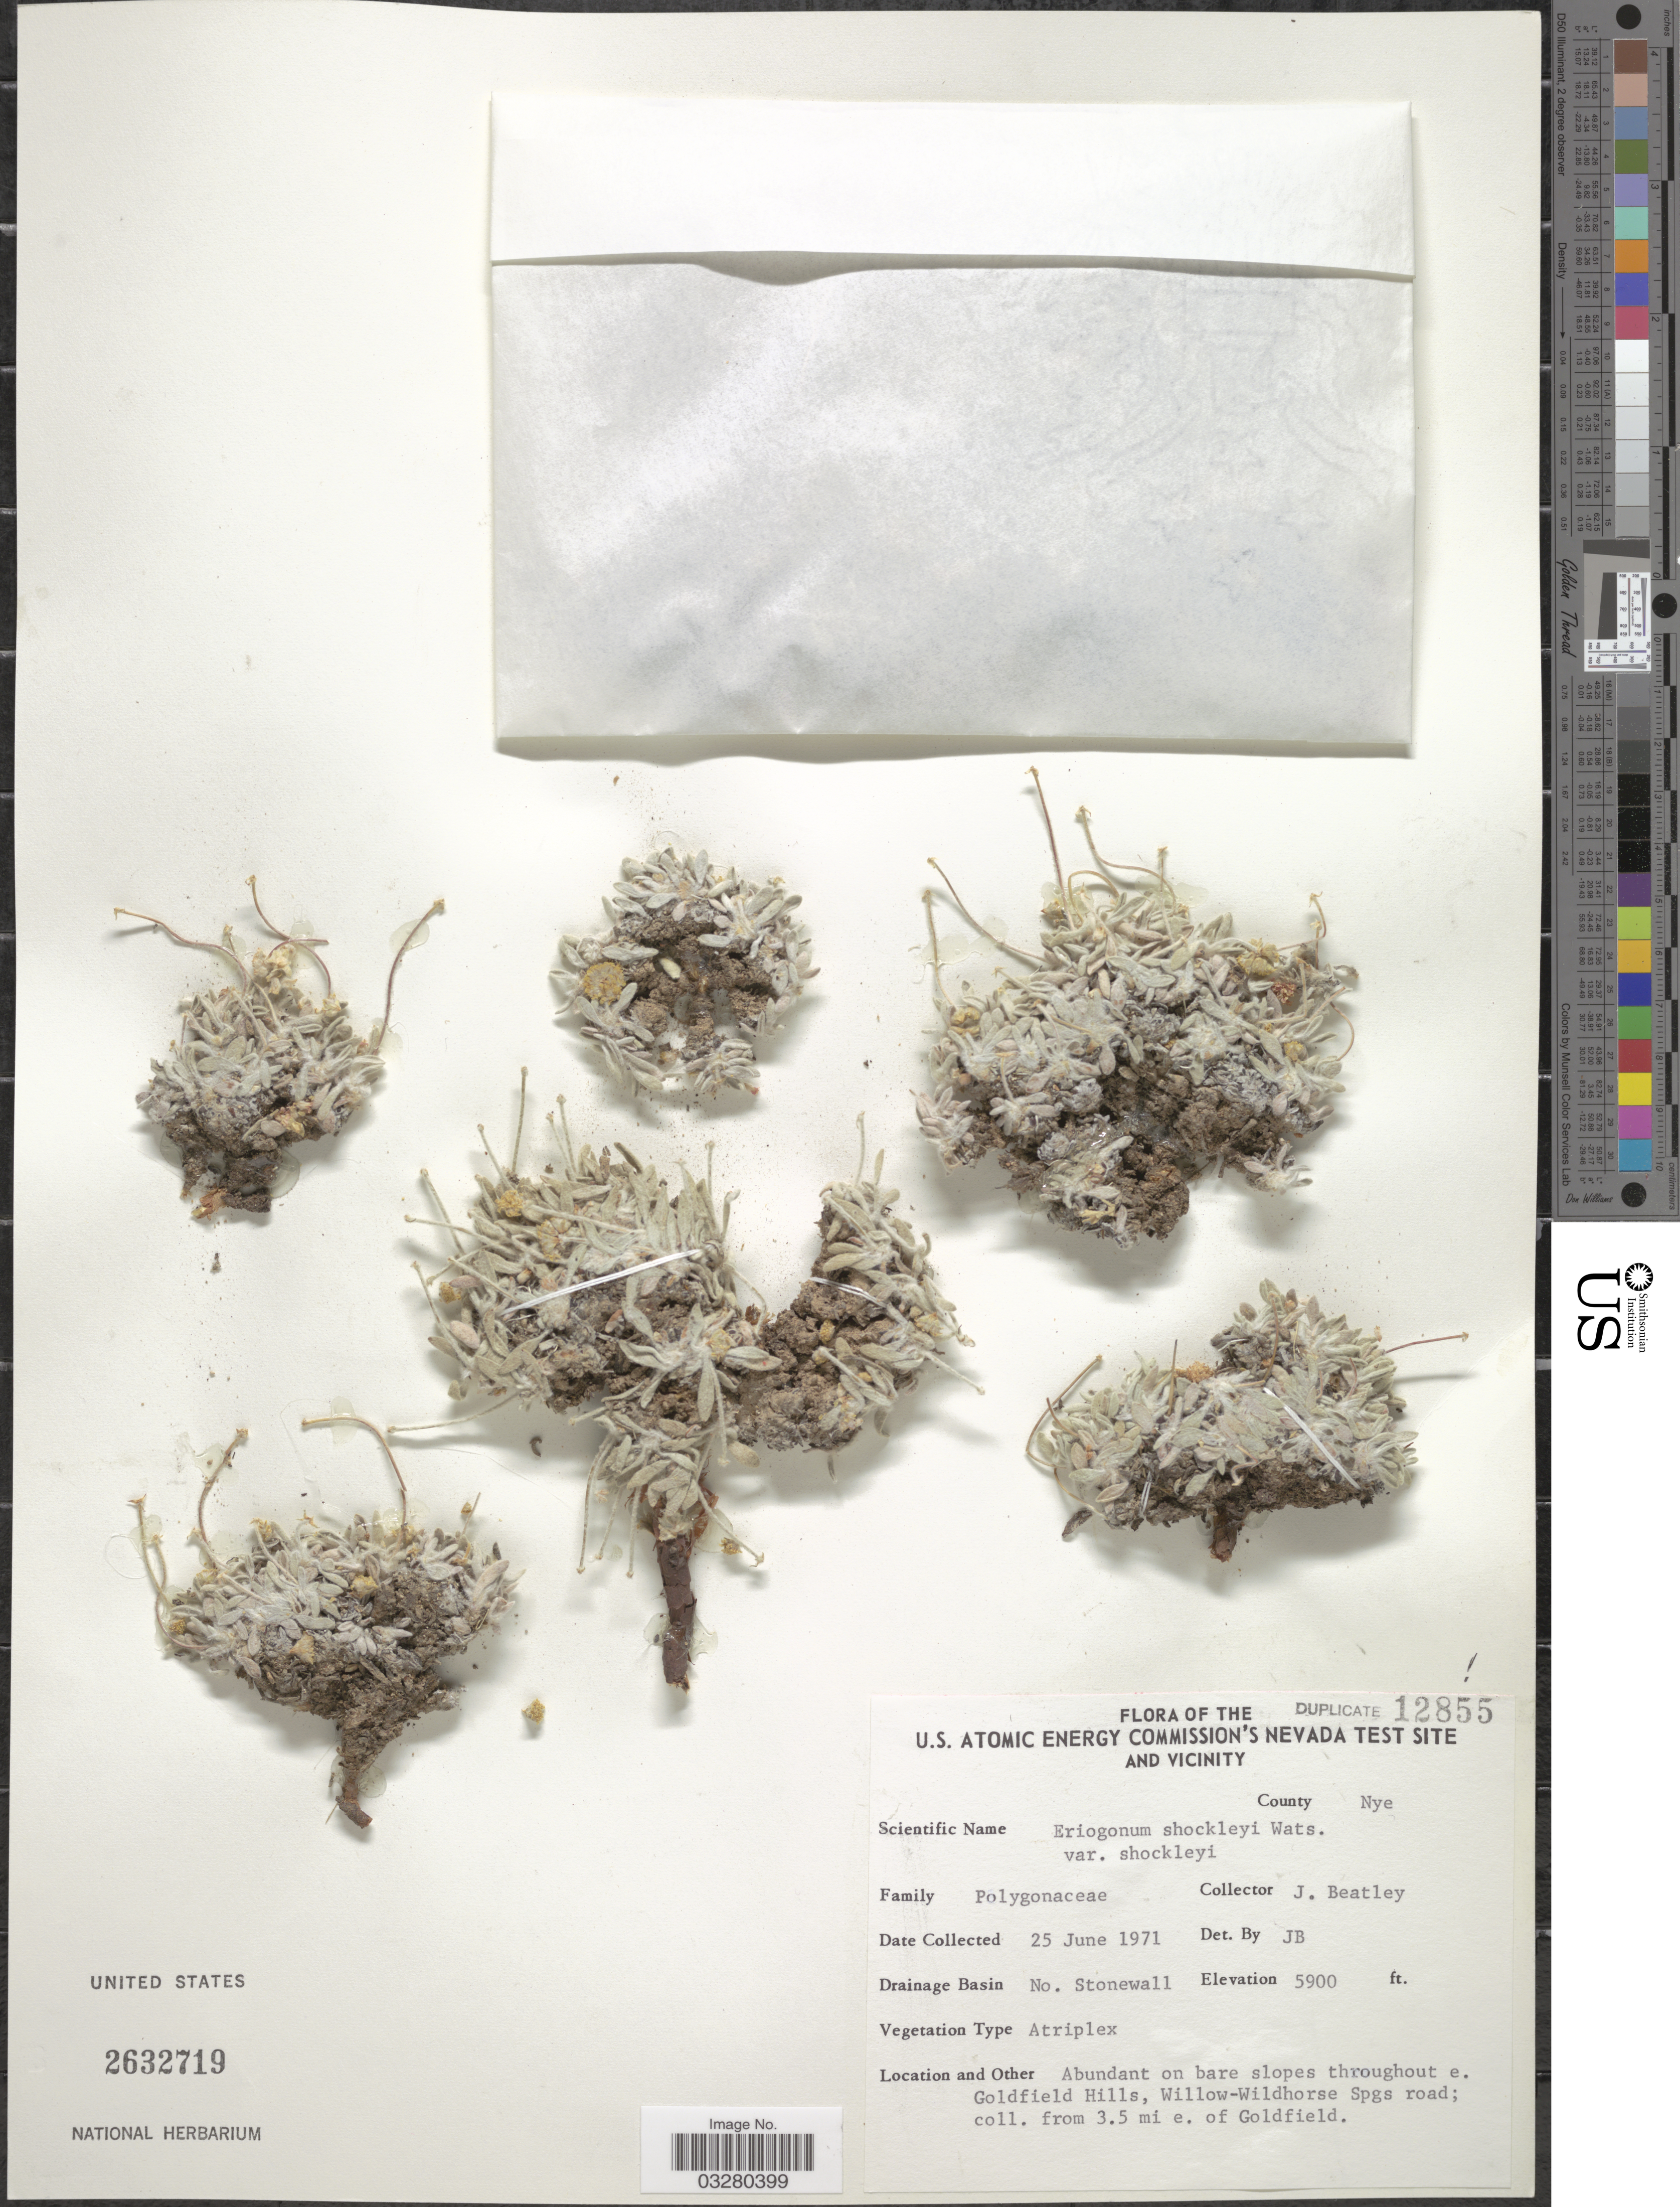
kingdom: Plantae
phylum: Tracheophyta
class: Magnoliopsida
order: Caryophyllales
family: Polygonaceae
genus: Eriogonum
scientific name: Eriogonum shockleyi var. shockleyi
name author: S. Watson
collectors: J. C. Beatley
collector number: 12855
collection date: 1971-06-25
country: United States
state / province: Nevada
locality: U.S. Atomic Energy Commission's Nevada Test Site and Vicinity. County Nye. Drainage Basin No. Stonewall. Abundant on bare slopes throughout e. Goldfield Hills, Willow-Wildhorse Spgs road; coll. from 3.5 mi e. of Goldfield.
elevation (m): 1798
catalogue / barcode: US 2632719